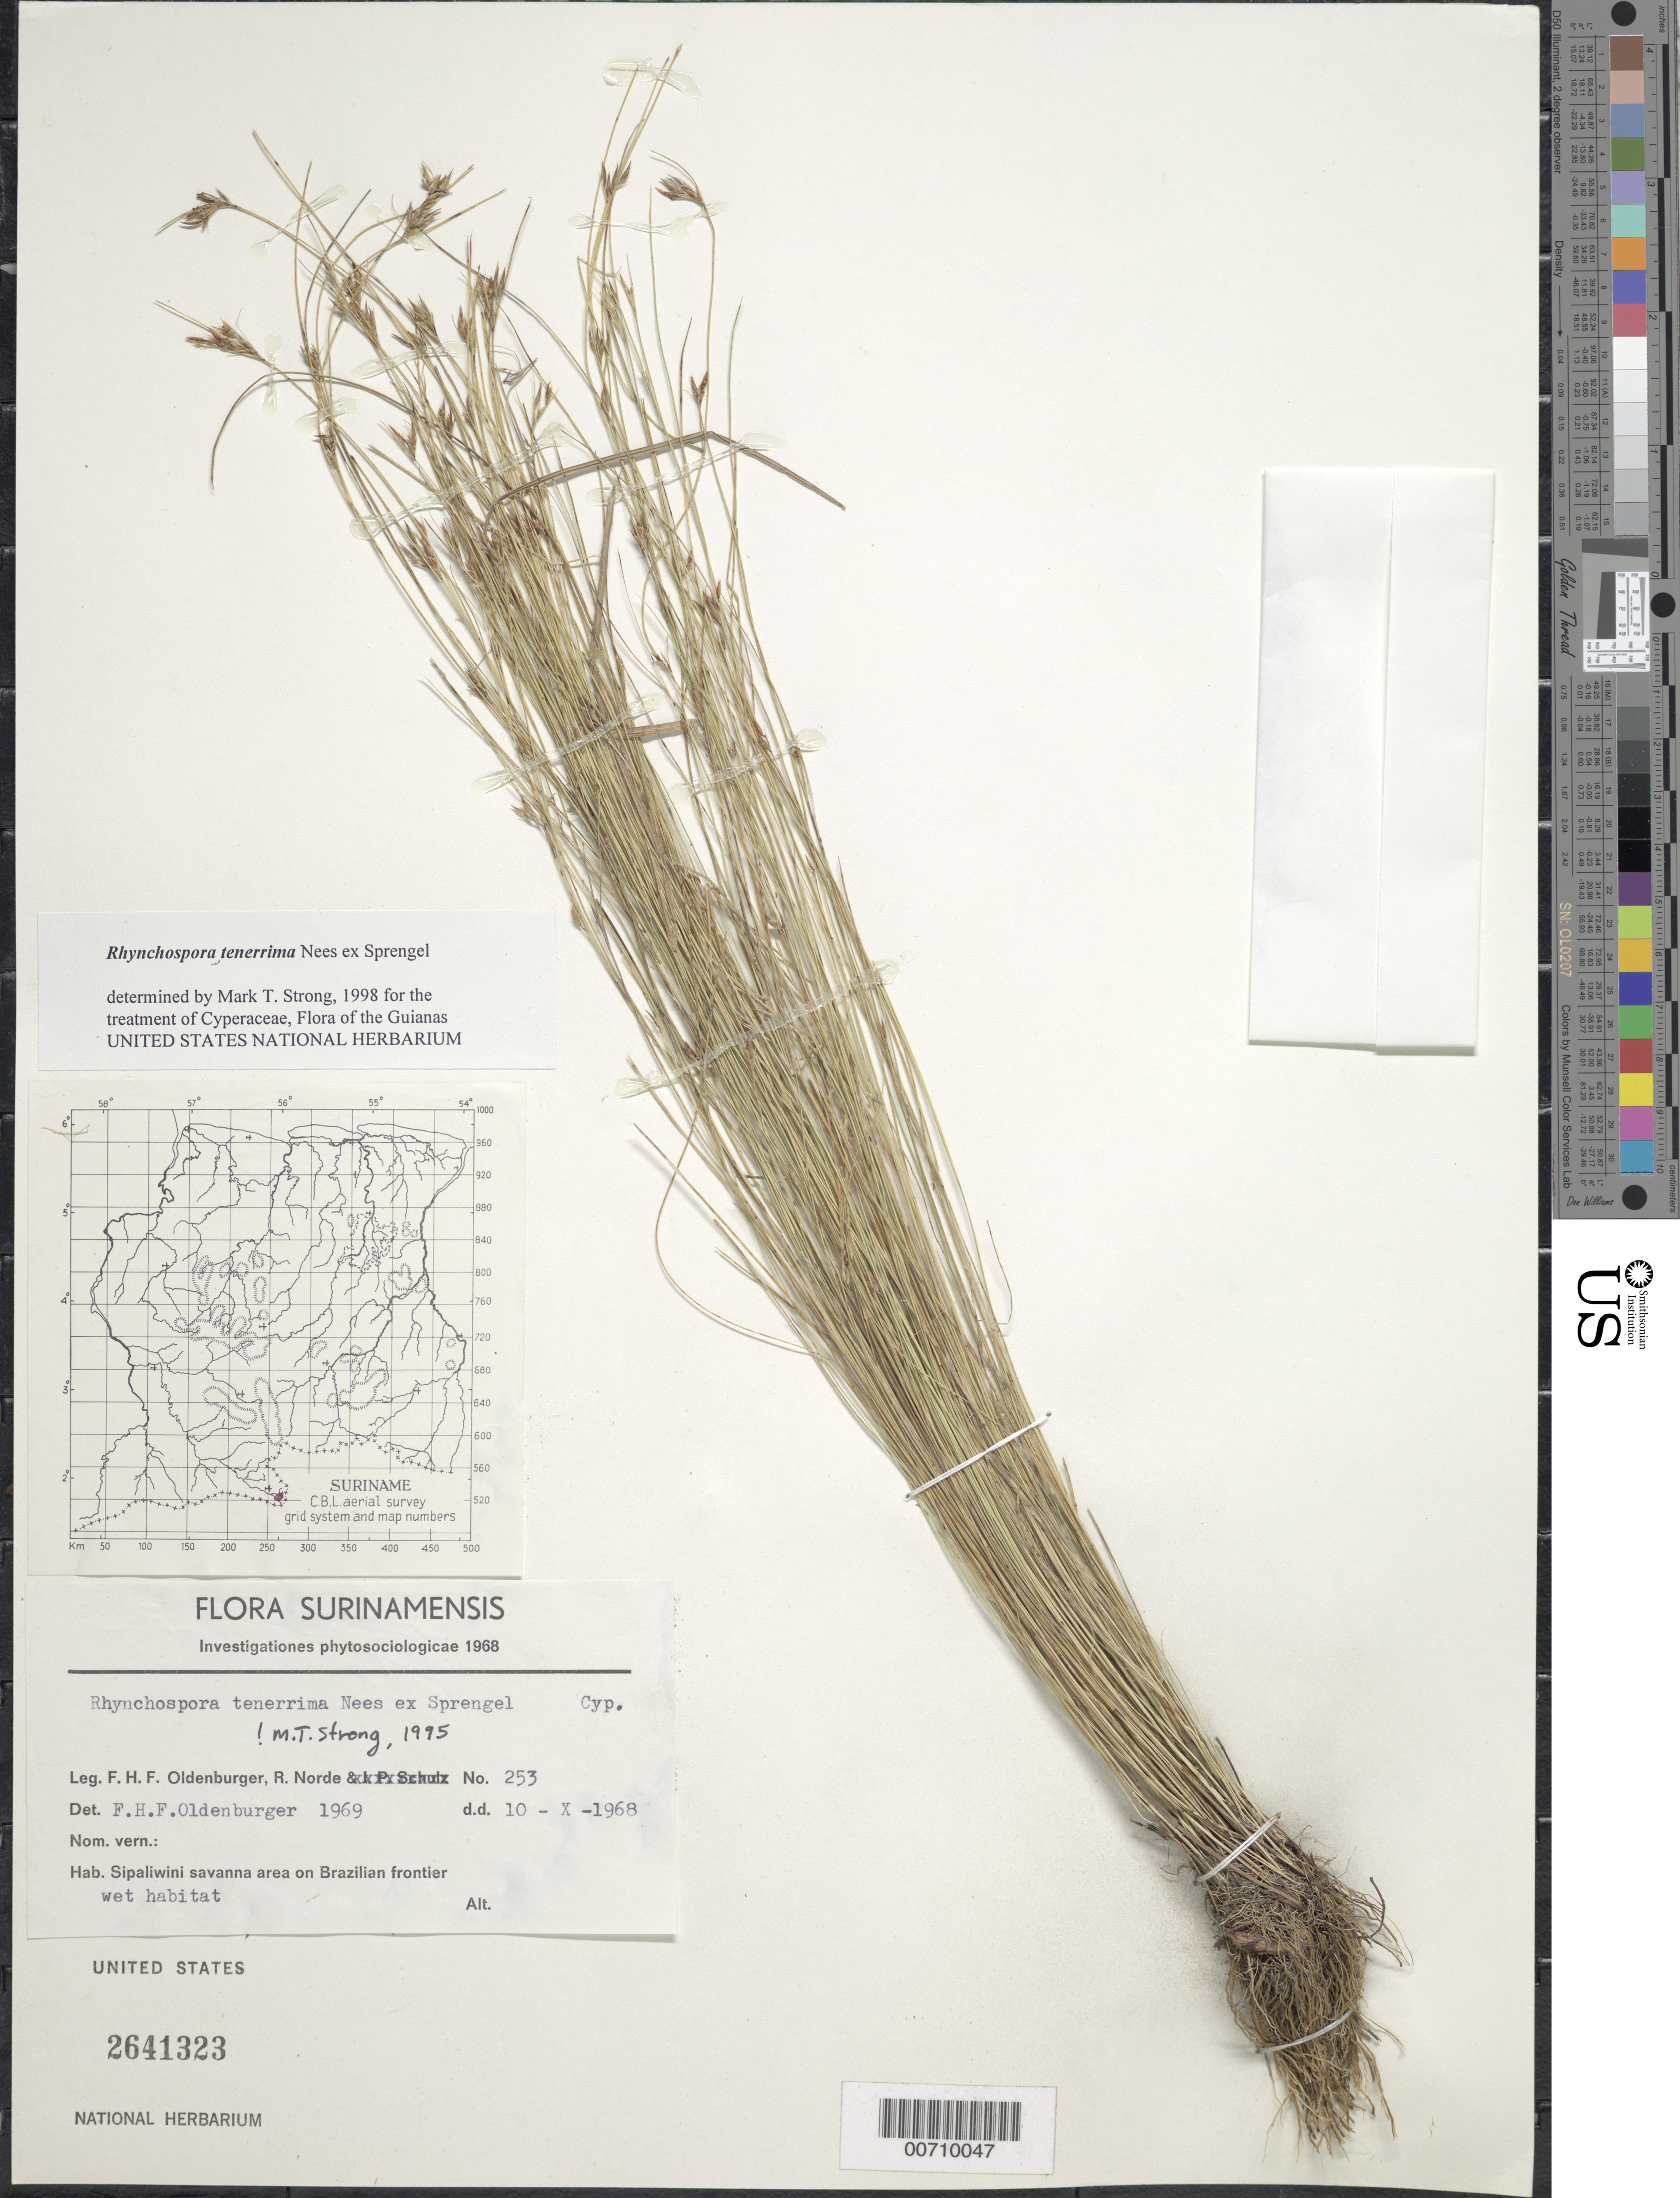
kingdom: Plantae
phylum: Tracheophyta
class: Liliopsida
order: Poales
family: Cyperaceae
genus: Rhynchospora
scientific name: Rhynchospora tenerrima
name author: Nees ex Spreng.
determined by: Strong, M. T., (US), Smithsonian Institution - National Museum of Natural History (UNITED STATES)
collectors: F. Oldenburger, R. Norde & J. P. Schulz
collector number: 253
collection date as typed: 10-Oct-68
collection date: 1968-10-10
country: Suriname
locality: Sipaliwini Savanna, Brazilian frontier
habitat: Wet habitat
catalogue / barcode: US 2641323